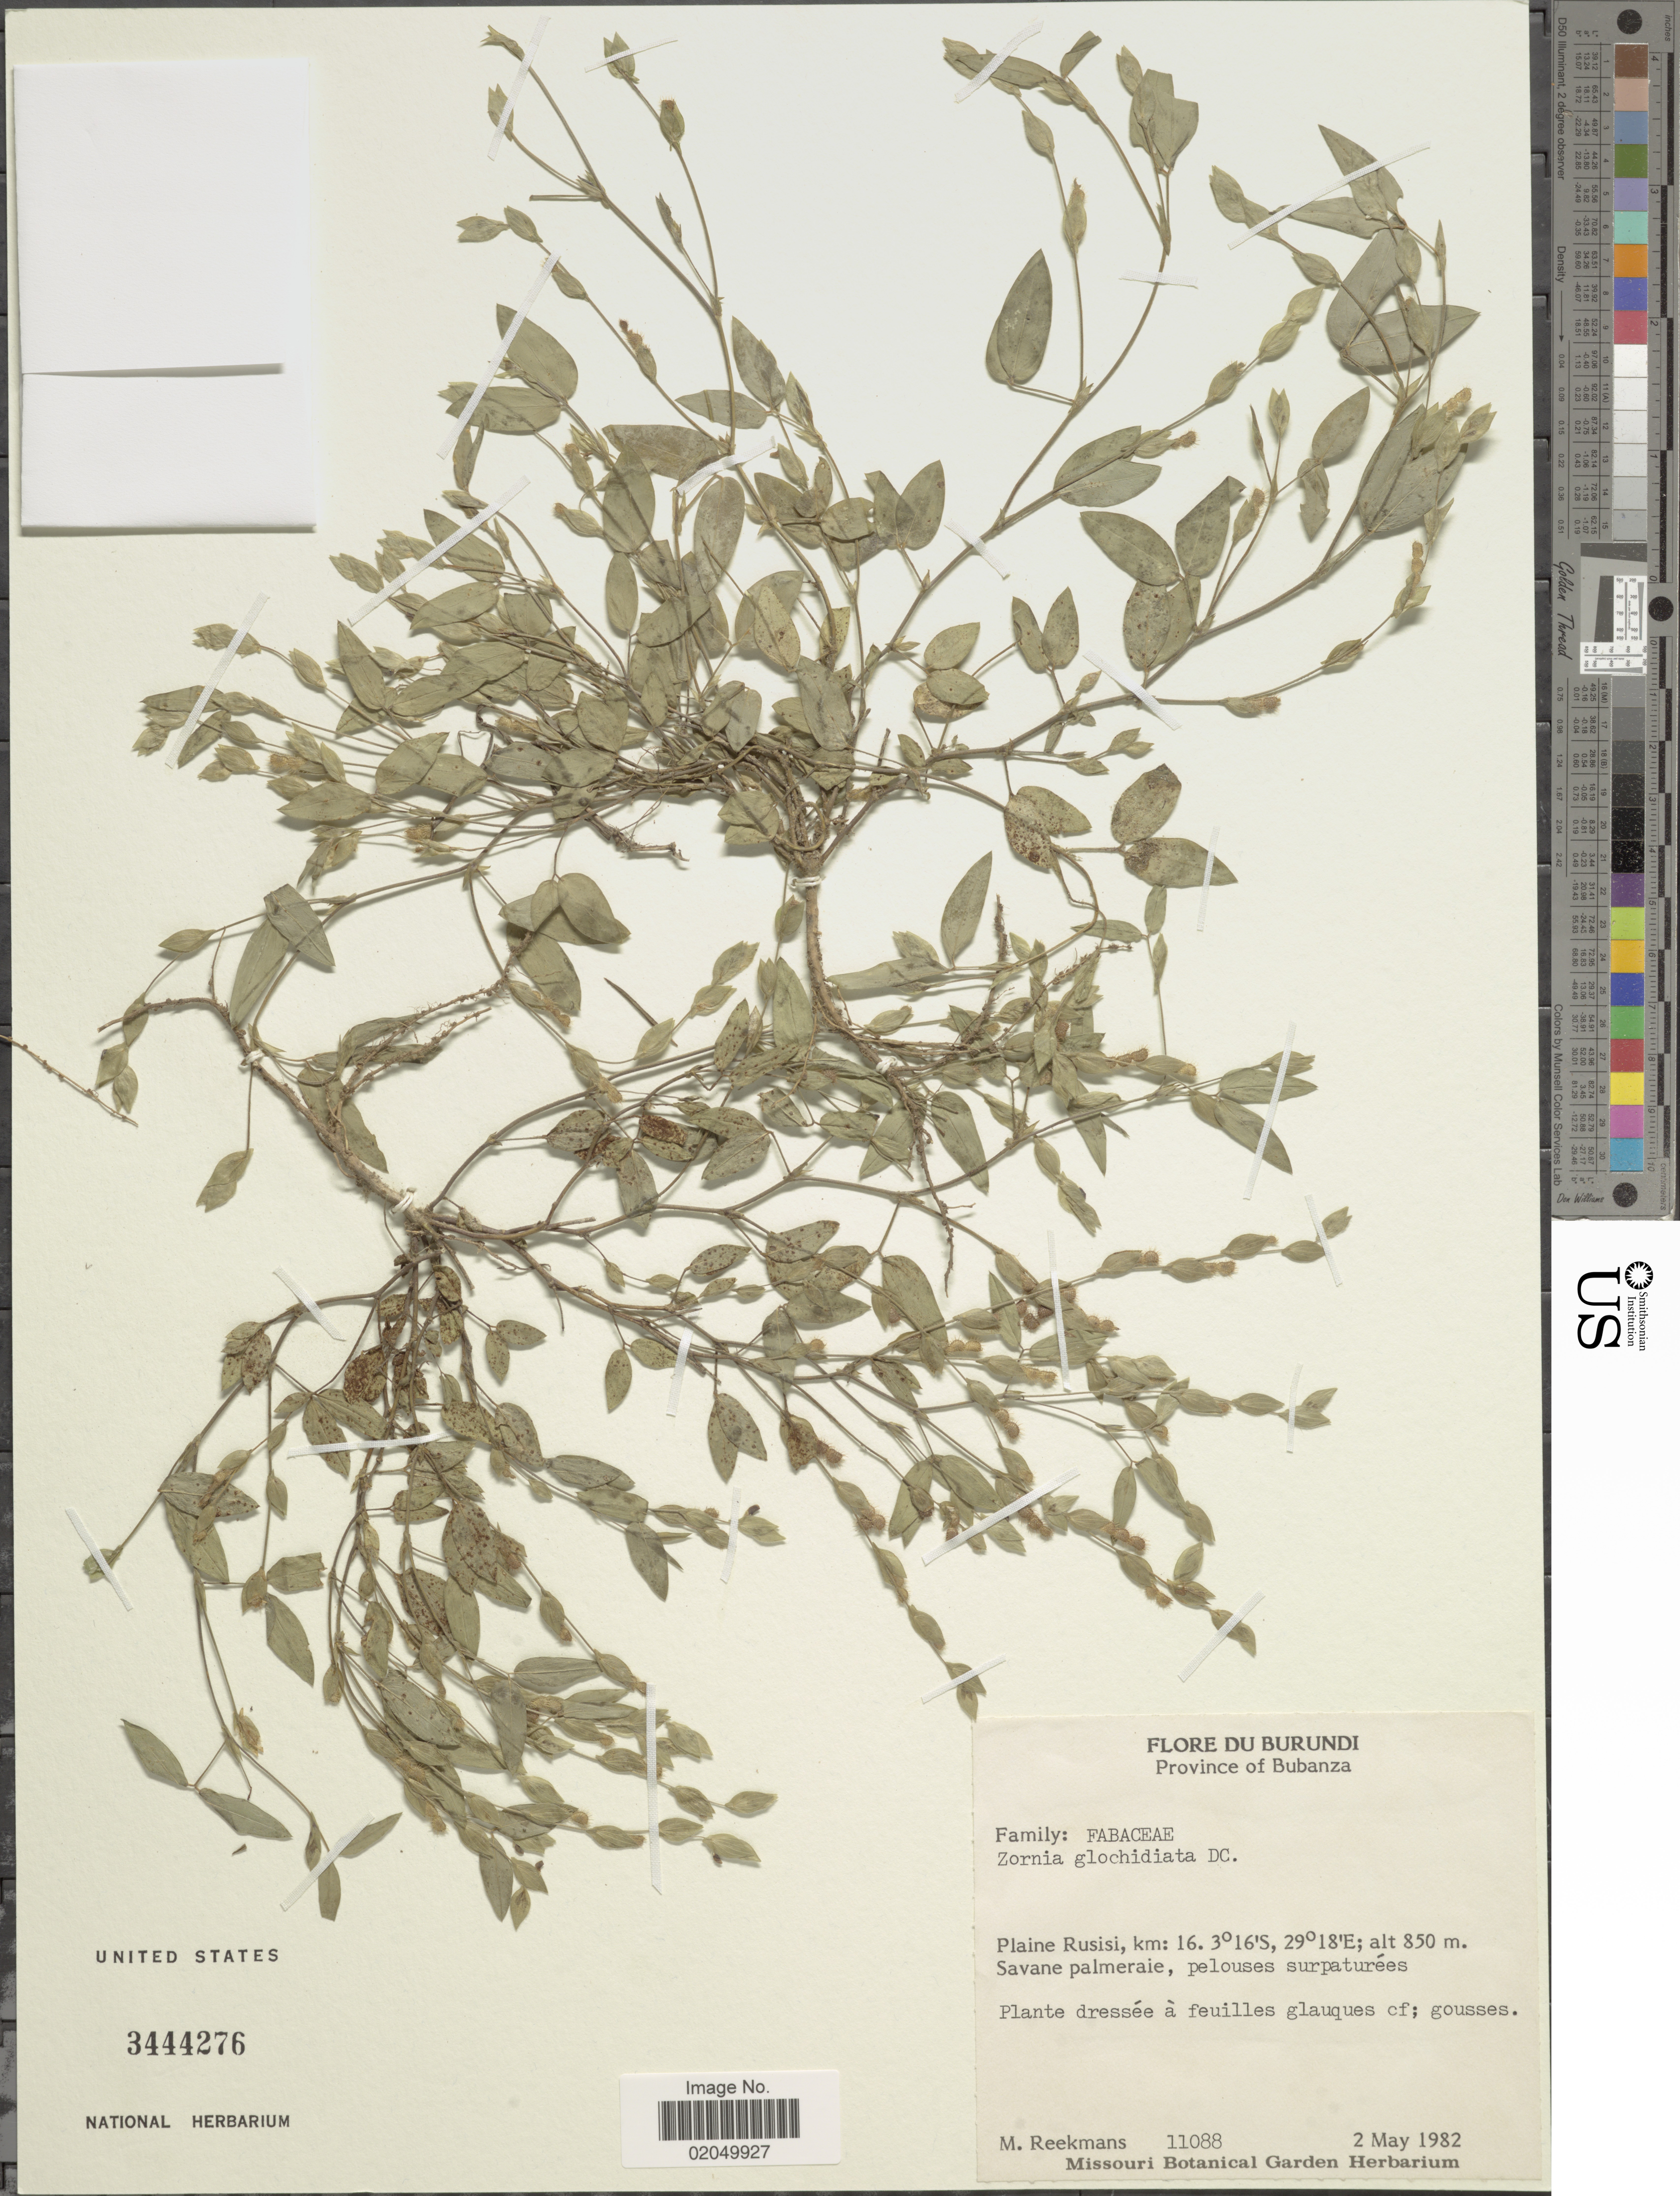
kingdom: Plantae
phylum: Tracheophyta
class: Magnoliopsida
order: Fabales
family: Fabaceae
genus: Zornia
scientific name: Zornia glochidiata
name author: Rchb. ex DC.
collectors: M. Reekmans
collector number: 11088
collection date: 1982-05-02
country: Burundi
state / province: Bubanza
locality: Plaine Rusisi, km 16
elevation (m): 850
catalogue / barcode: US 3444276